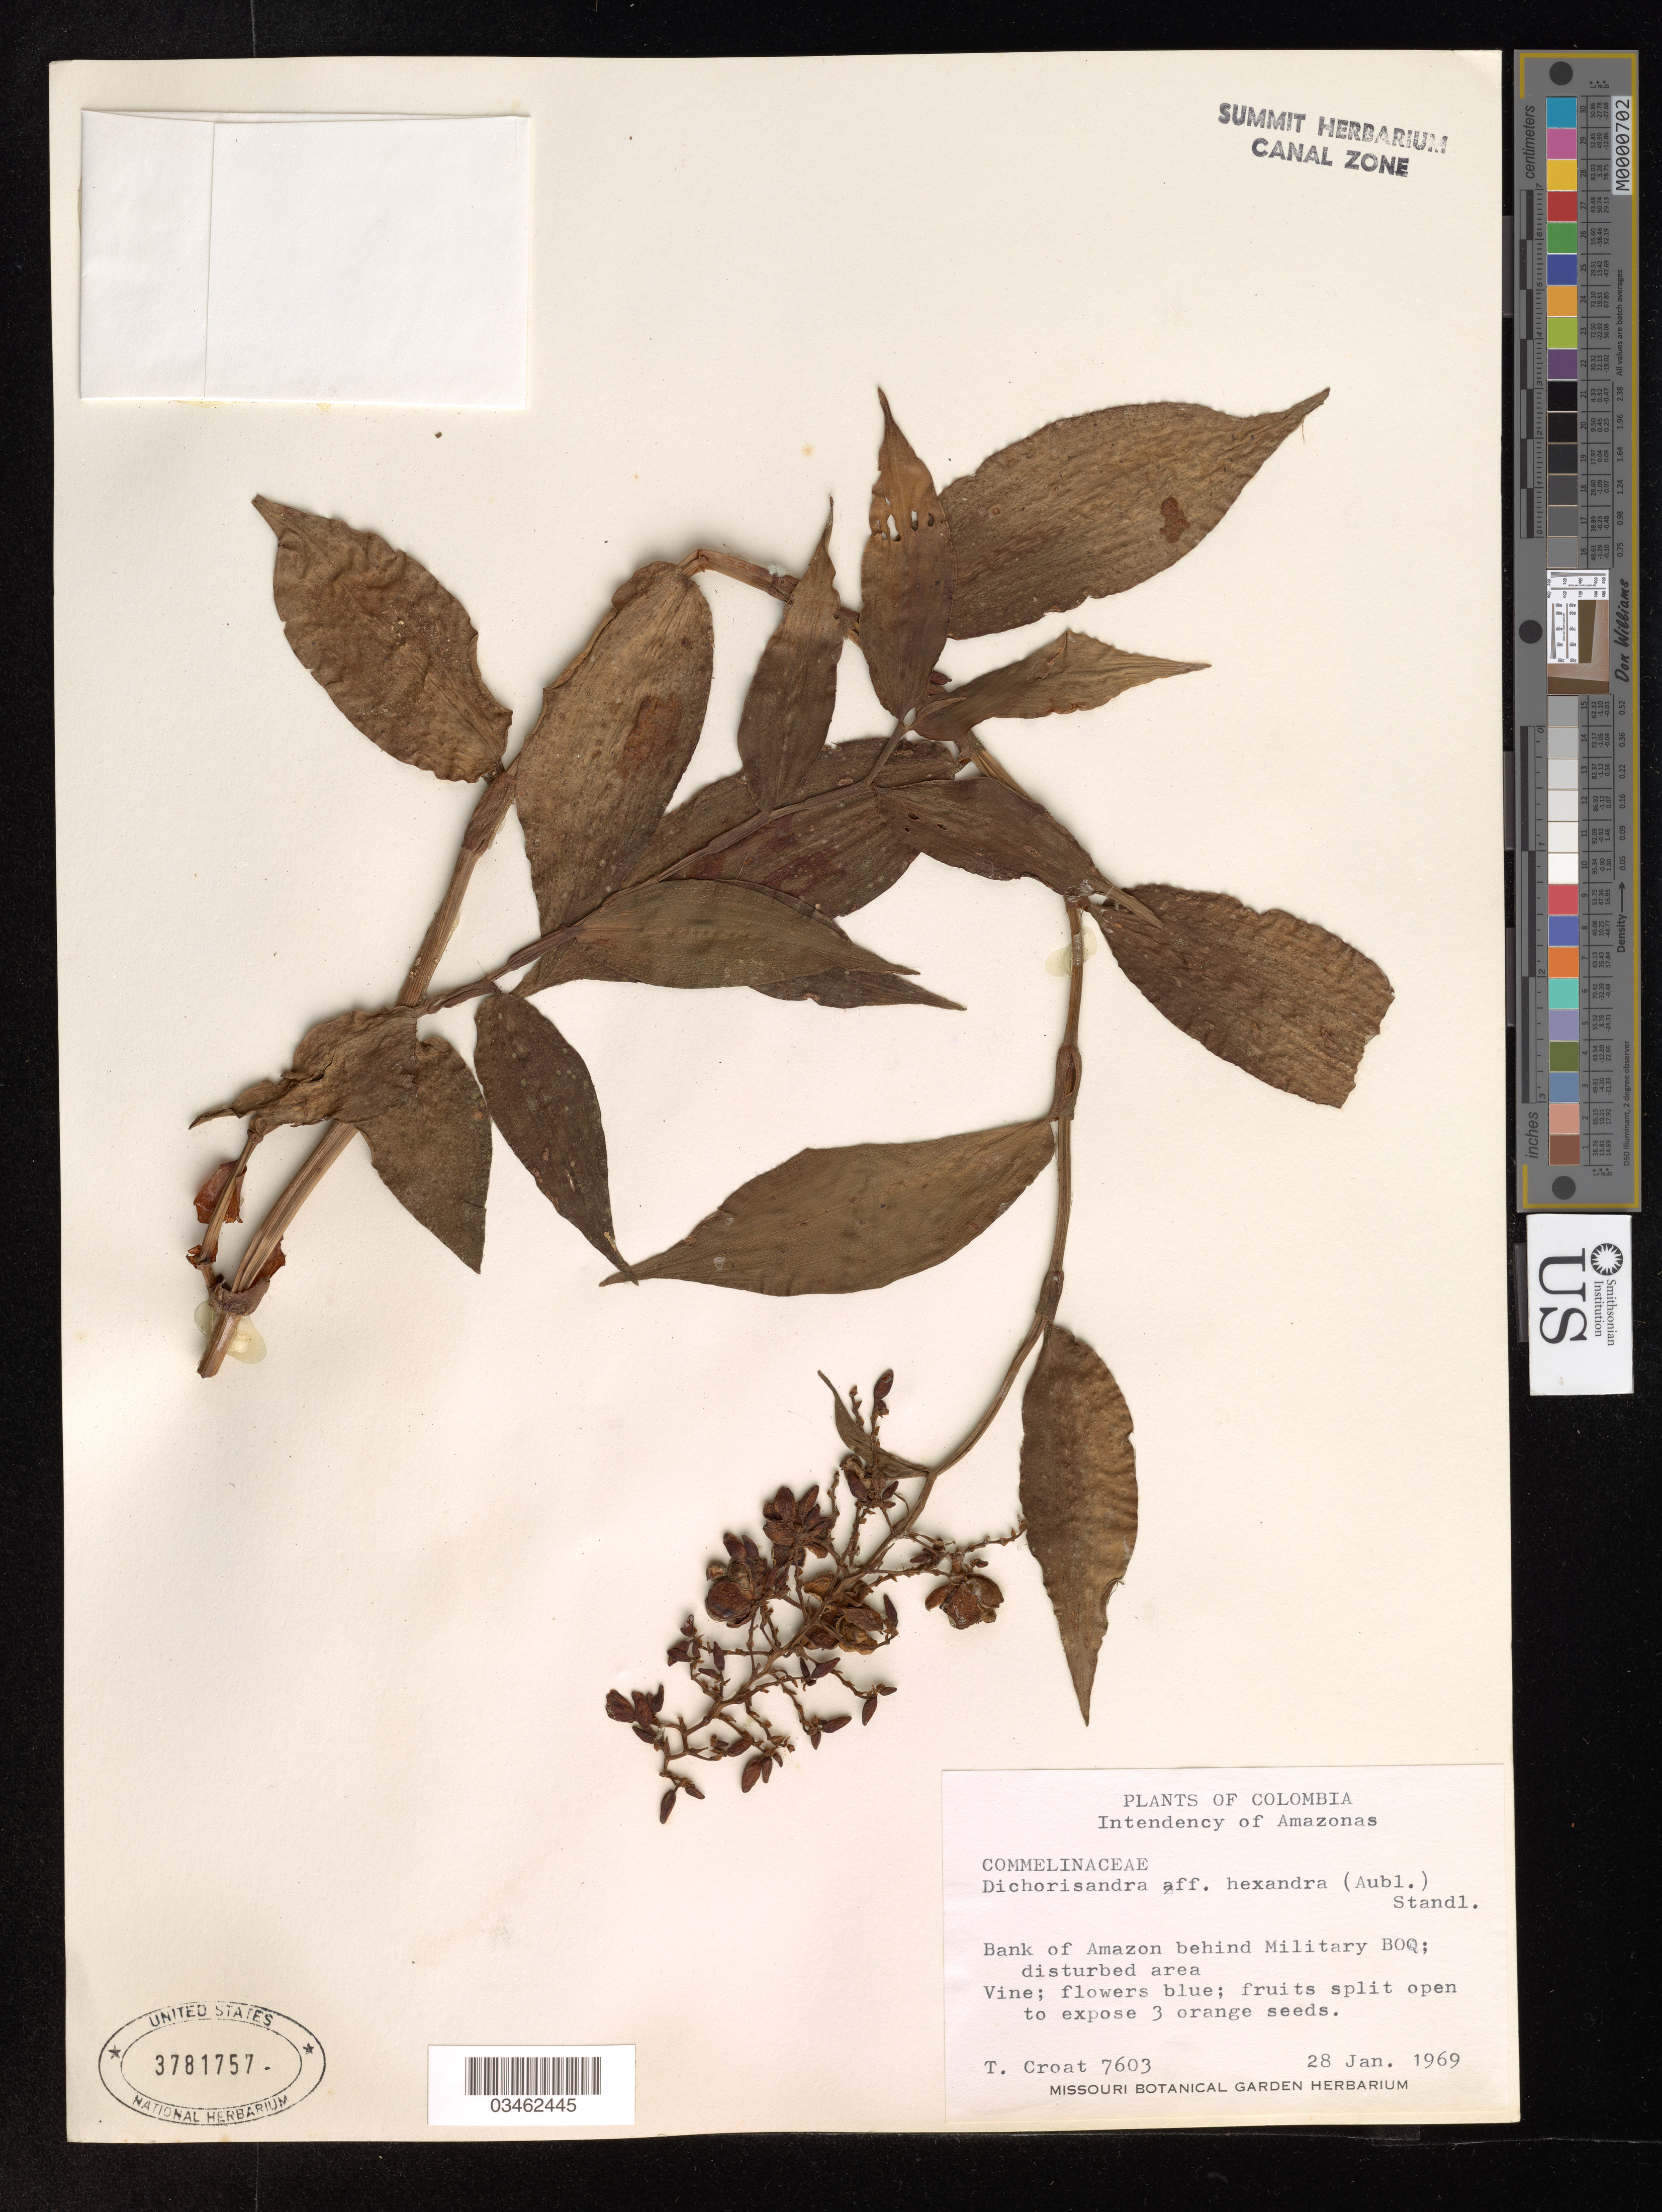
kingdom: Plantae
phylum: Tracheophyta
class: Liliopsida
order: Commelinales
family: Commelinaceae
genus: Dichorisandra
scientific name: Dichorisandra hexandra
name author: (Aubl.) Standl.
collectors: T. B. Croat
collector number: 7603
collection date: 1969-01-28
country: Colombia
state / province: Amazonas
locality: Bank of Amazon behind Military BOQ.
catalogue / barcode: US 3781757